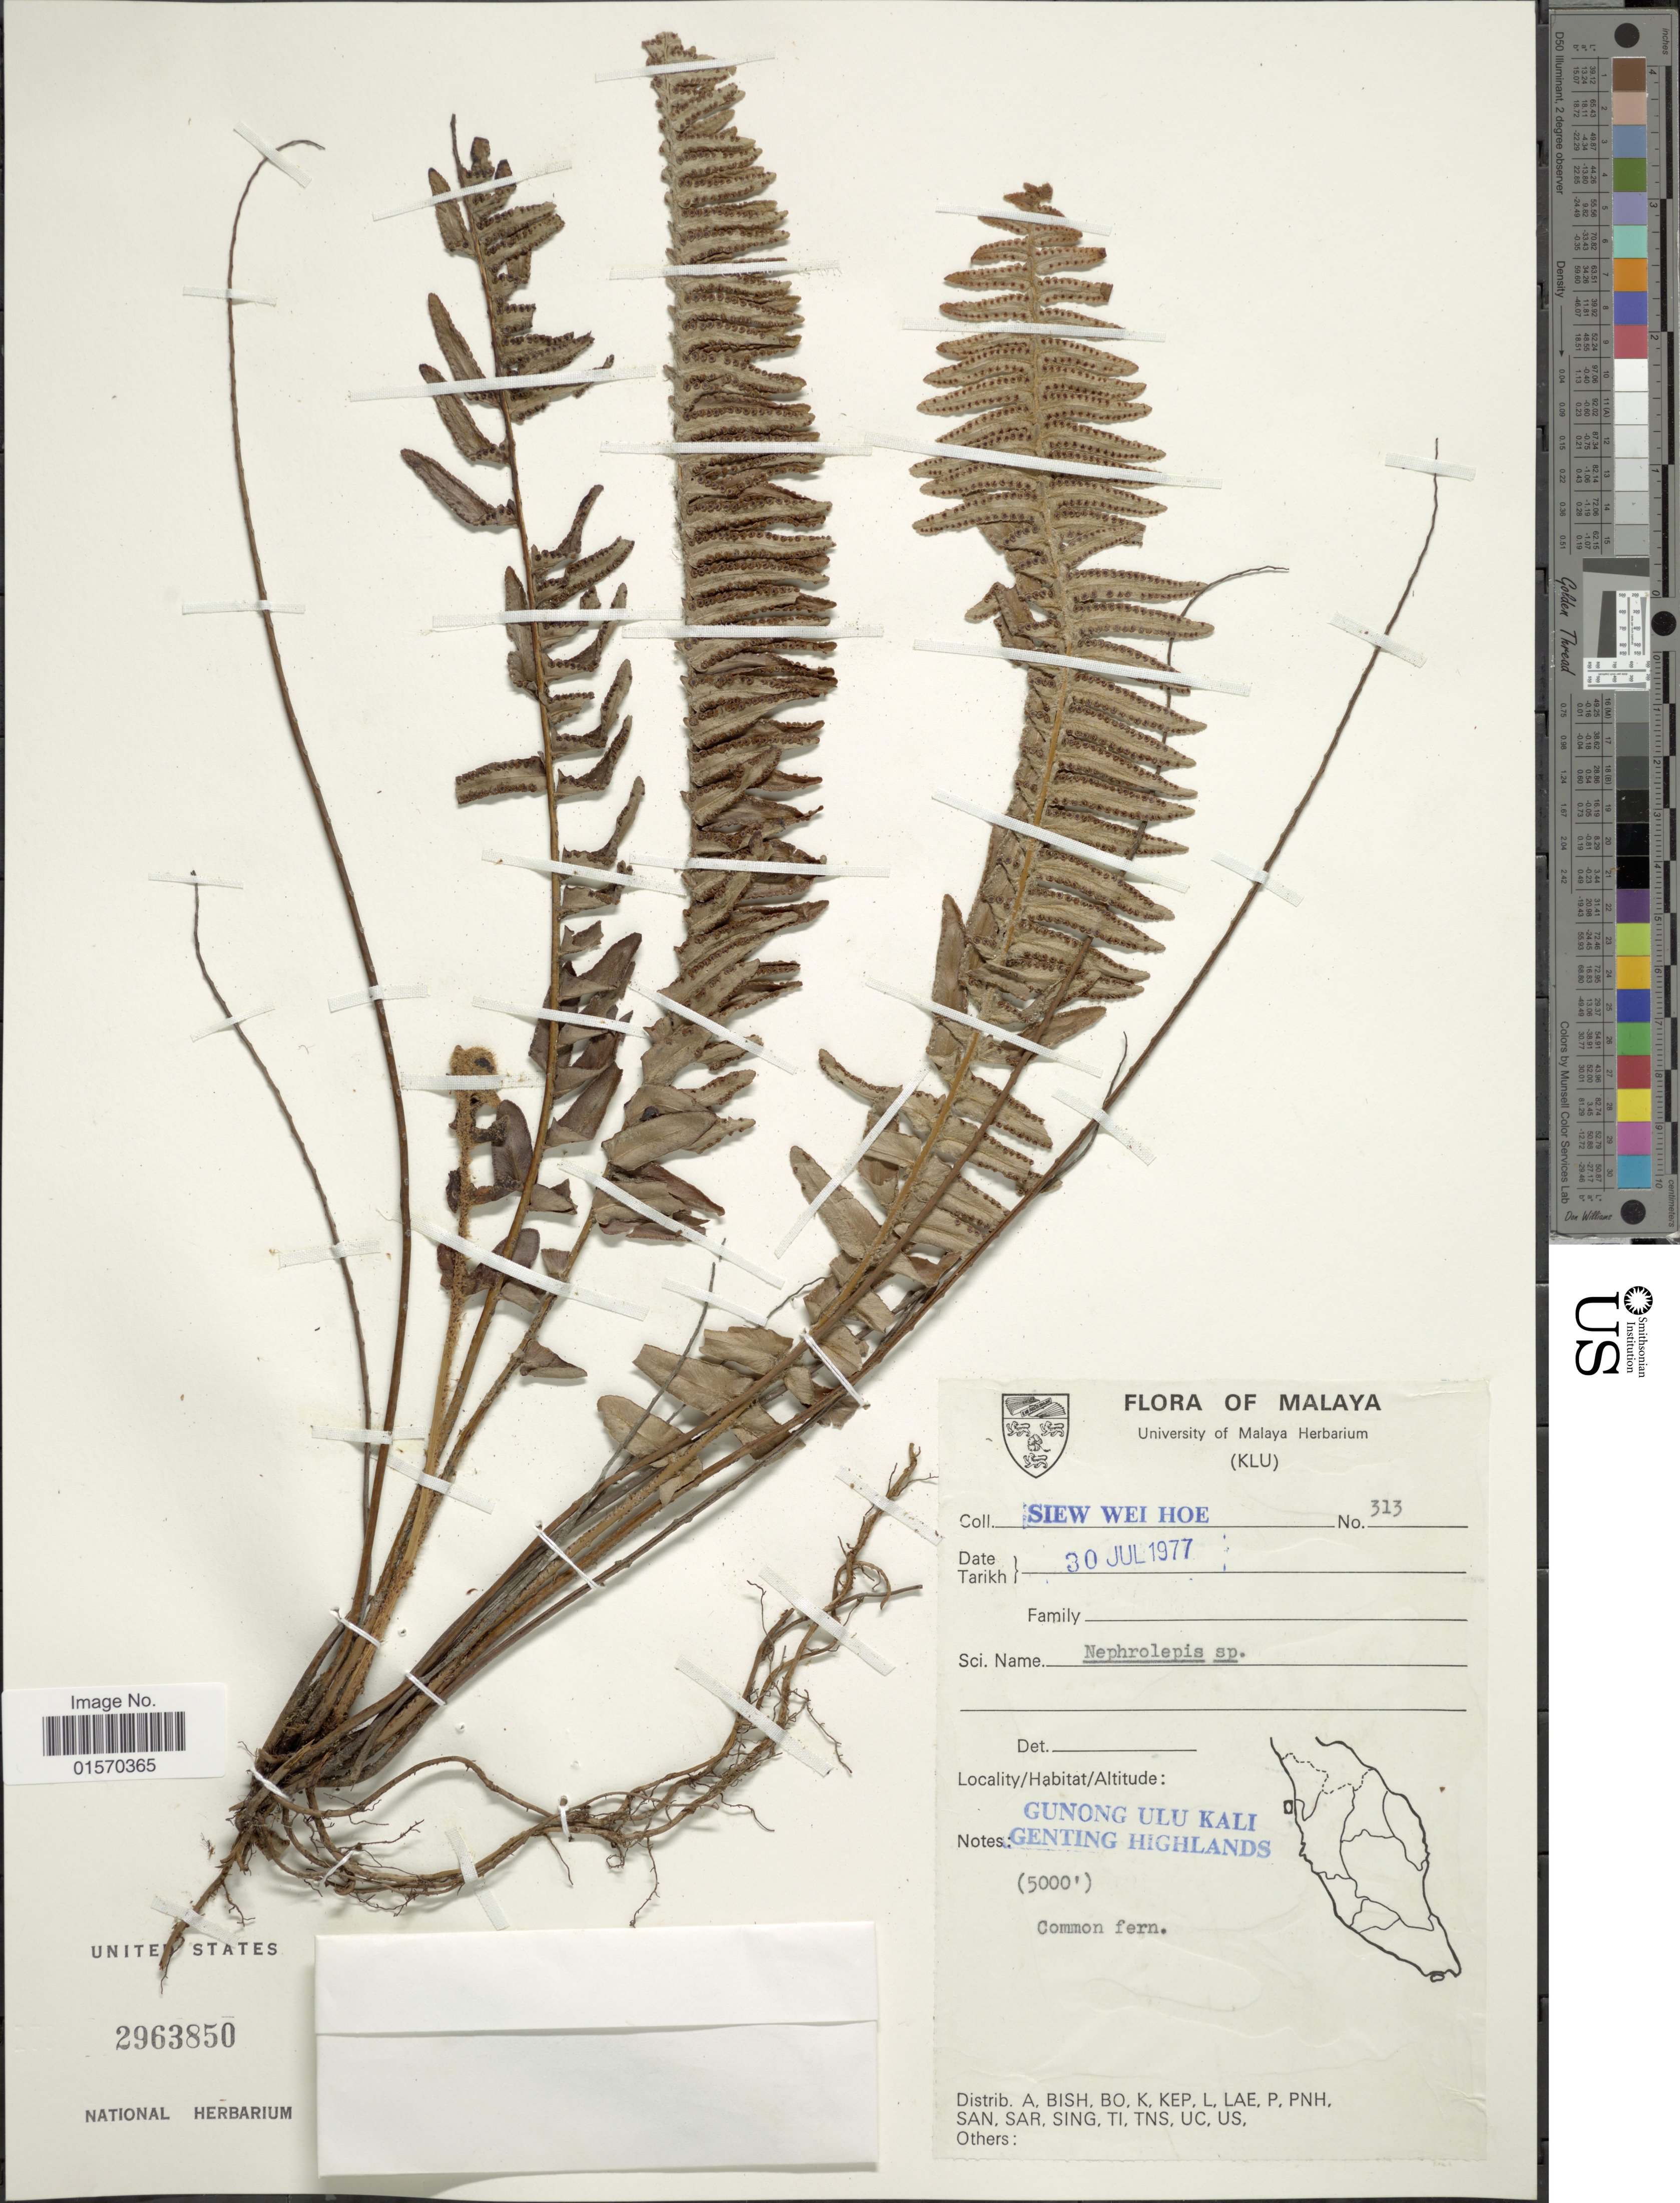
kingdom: Plantae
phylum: Tracheophyta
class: Polypodiopsida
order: Polypodiales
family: Nephrolepidaceae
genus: Nephrolepis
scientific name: Nephrolepis sp.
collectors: W. H. Siew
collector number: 313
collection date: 1977-07-30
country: Malaysia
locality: Malaya. Gunong Ulu Kali Genting Highlands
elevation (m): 1524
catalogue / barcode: US 2963850